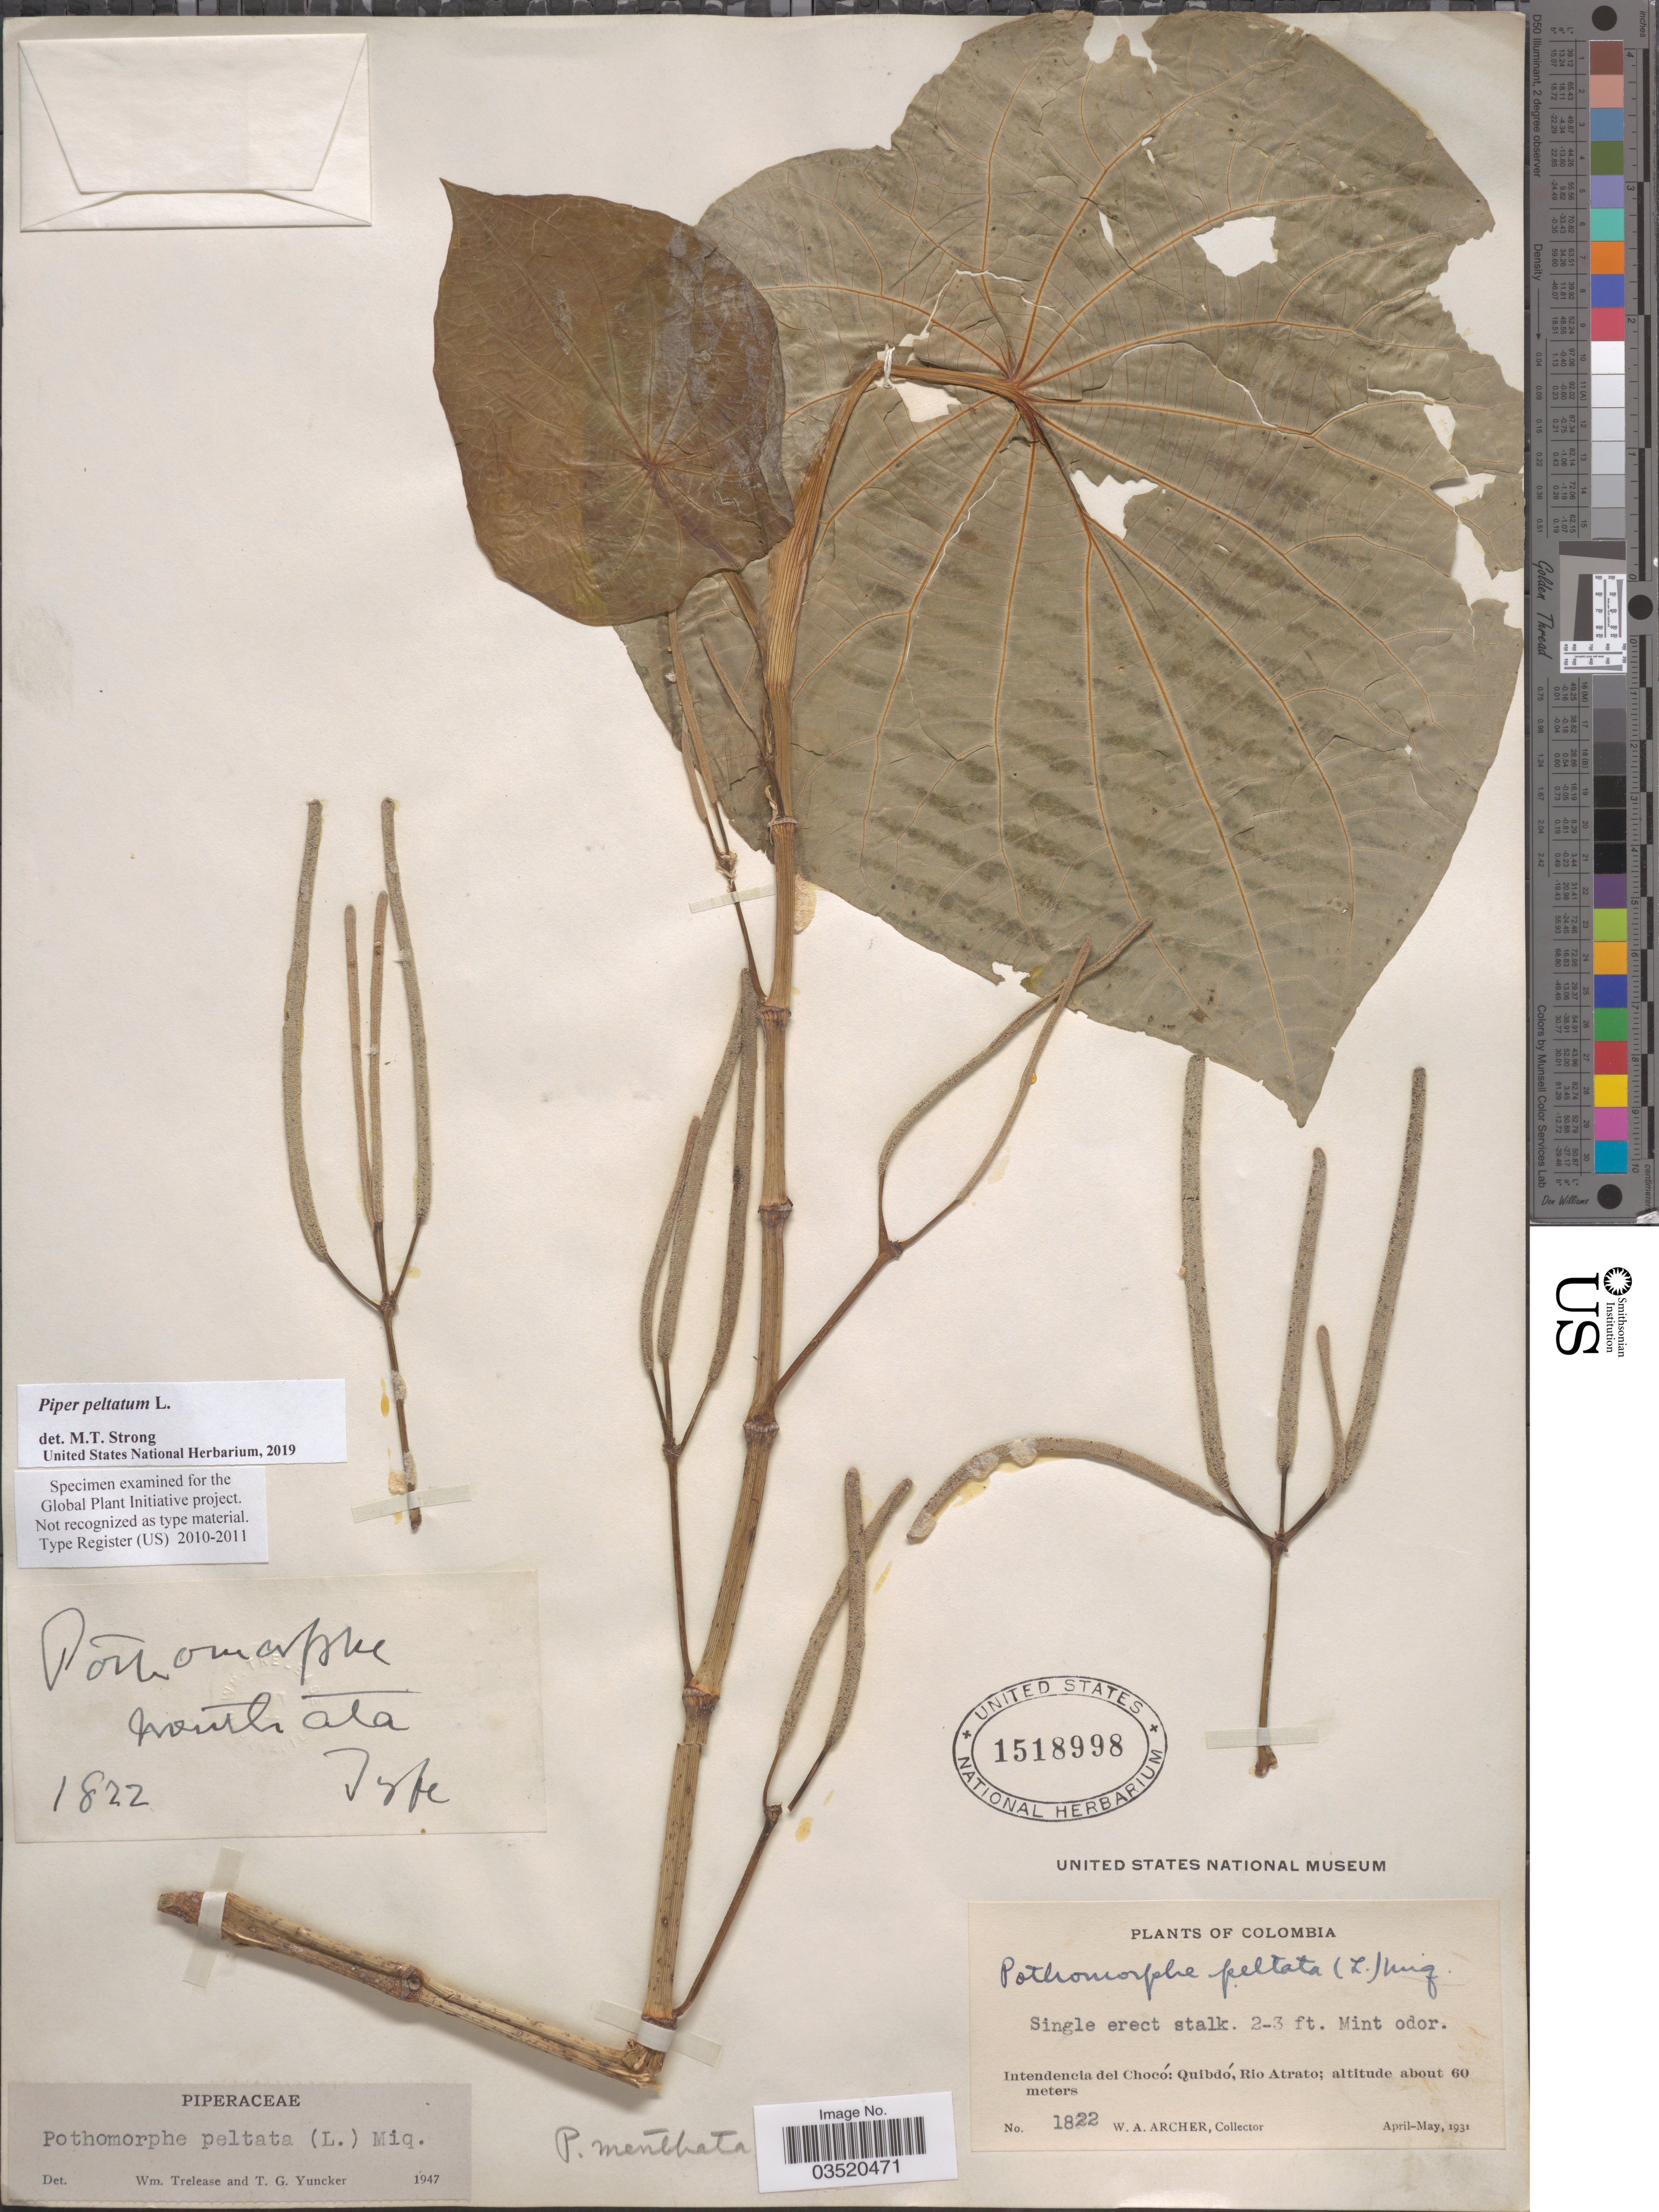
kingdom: Plantae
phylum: Tracheophyta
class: Magnoliopsida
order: Piperales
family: Piperaceae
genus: Piper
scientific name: Piper peltatum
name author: L.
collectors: W. Archer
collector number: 1822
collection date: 1931-04/1931-05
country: Colombia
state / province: Chocó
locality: Intendencia del Chocó: Quibdó, Rio Atrato.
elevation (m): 60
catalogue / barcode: US 1518998